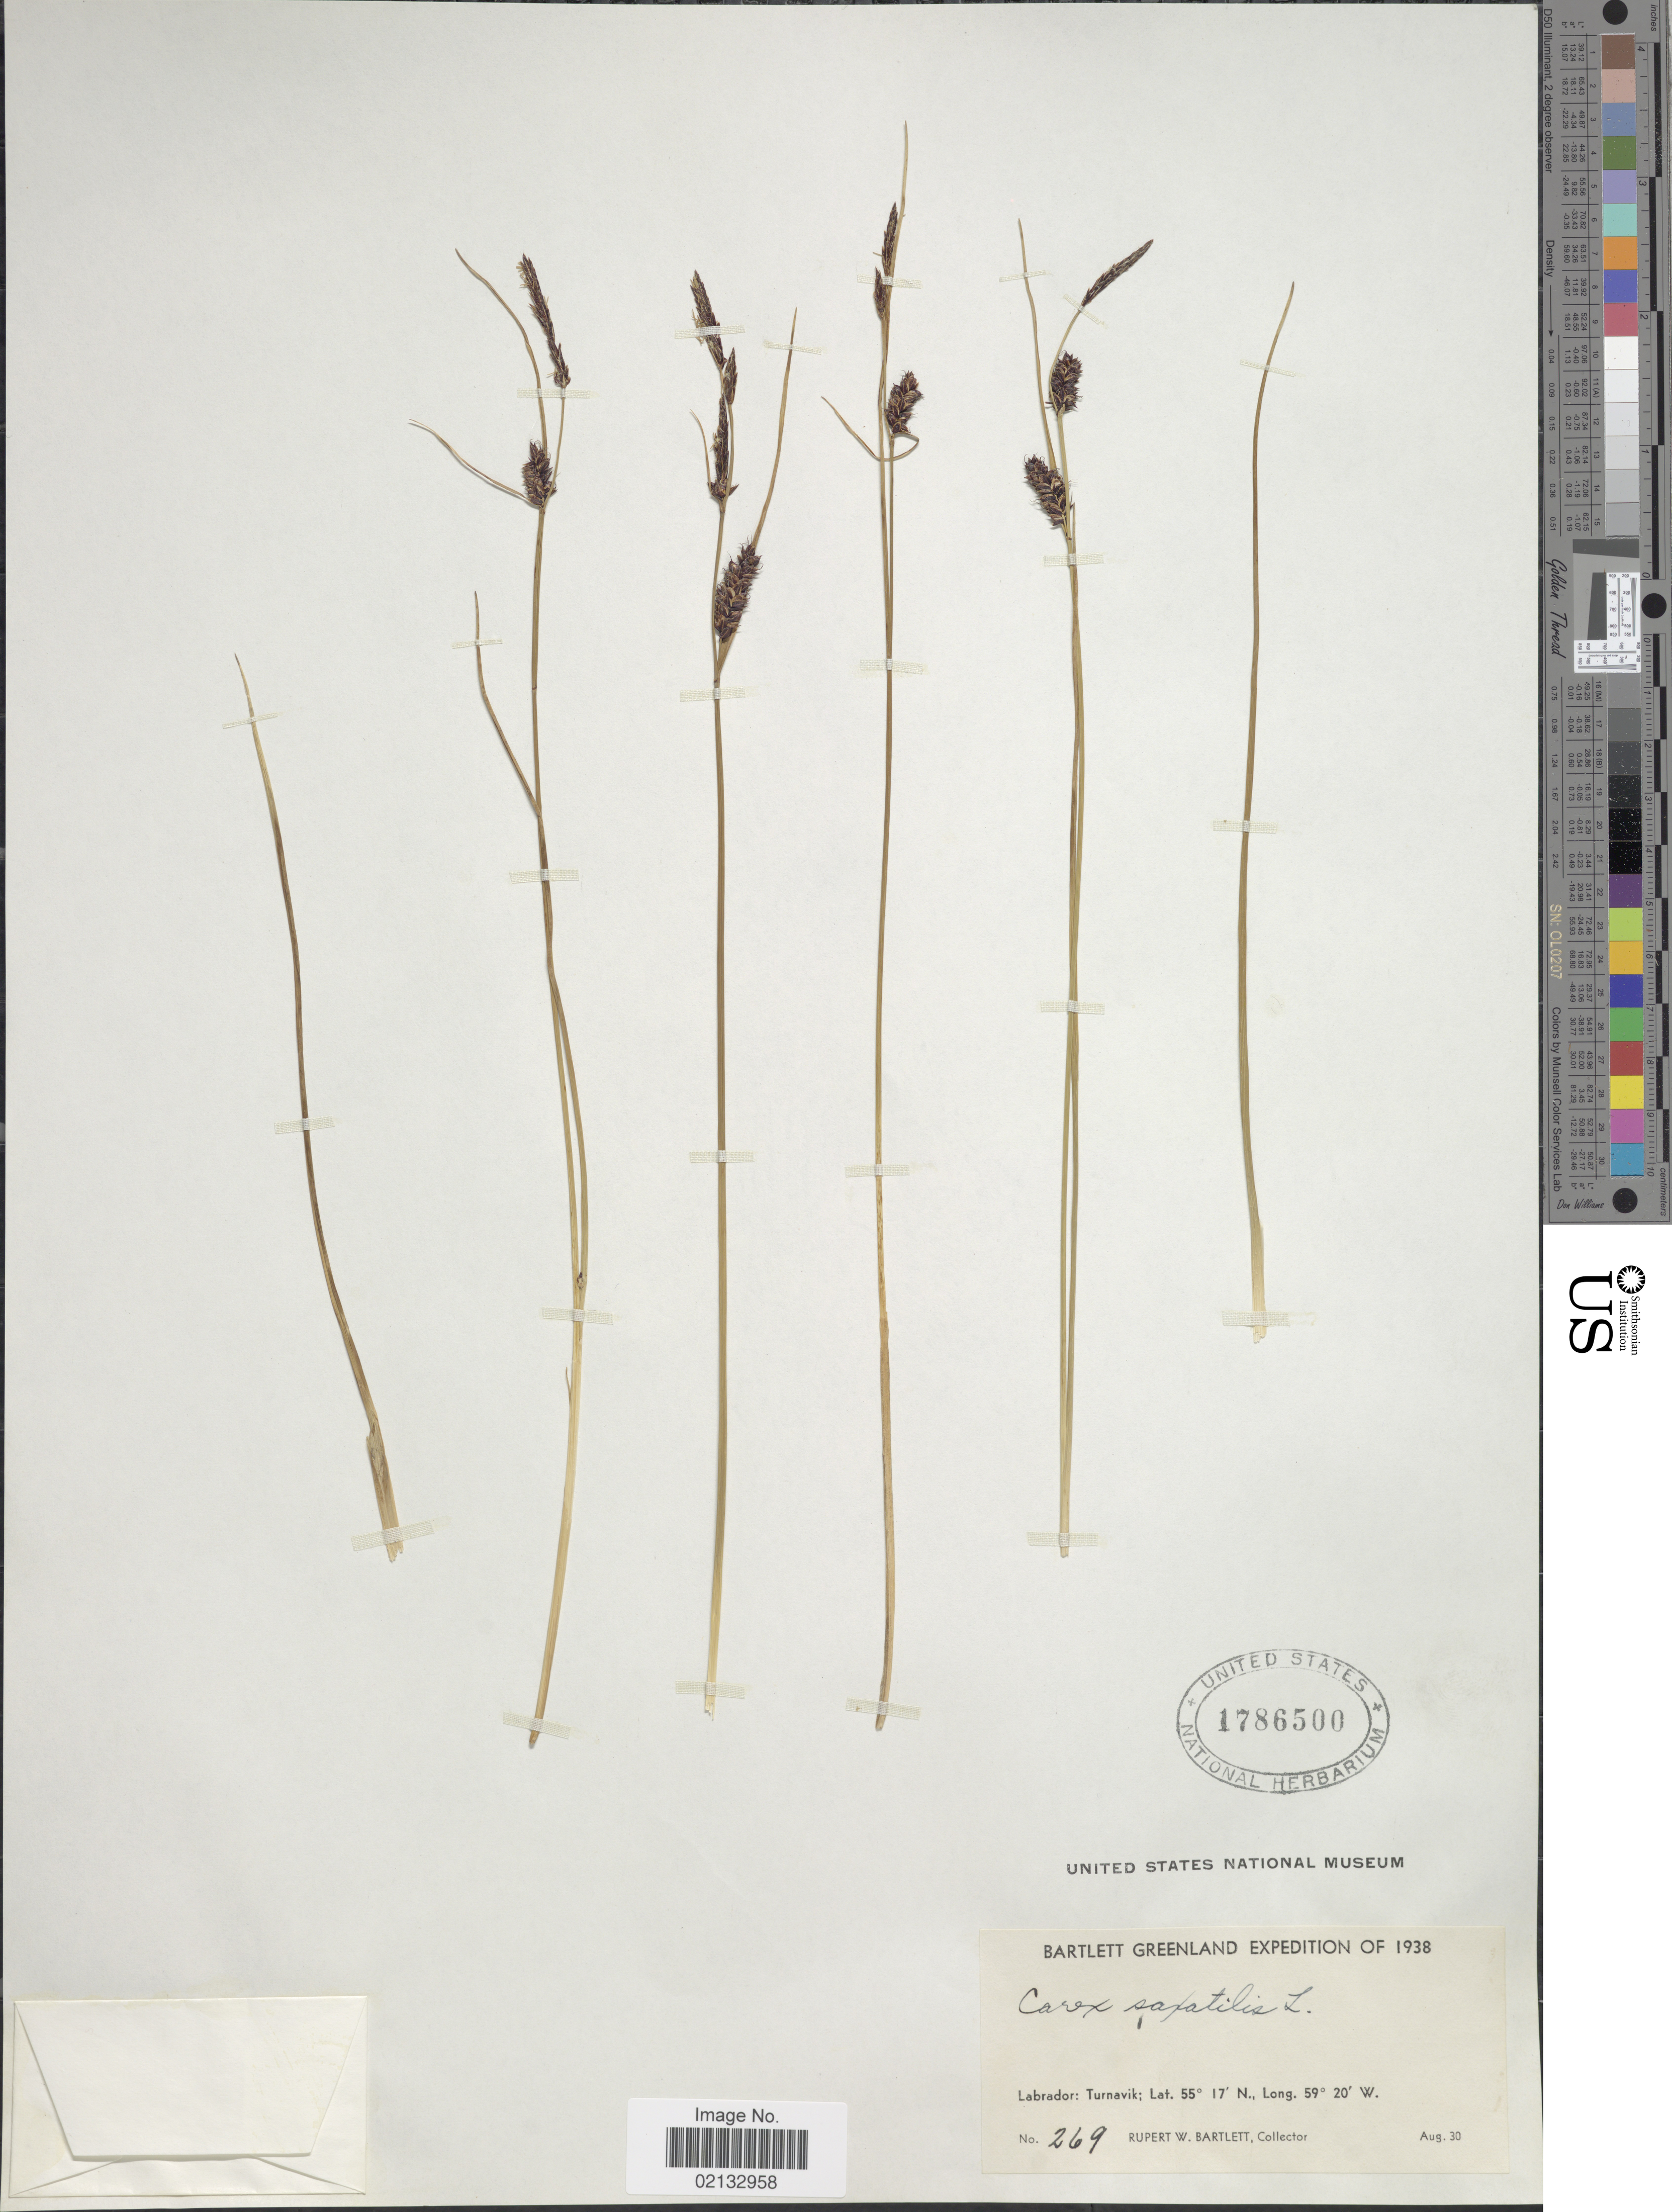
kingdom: Plantae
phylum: Tracheophyta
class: Liliopsida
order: Poales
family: Cyperaceae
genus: Carex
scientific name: Carex saxatilis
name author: L.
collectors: R. W. Bartlett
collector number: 269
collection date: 1938-08-30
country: Canada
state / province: Newfoundland and Labrador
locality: Labrador: Turnavik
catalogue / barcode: US 1786500